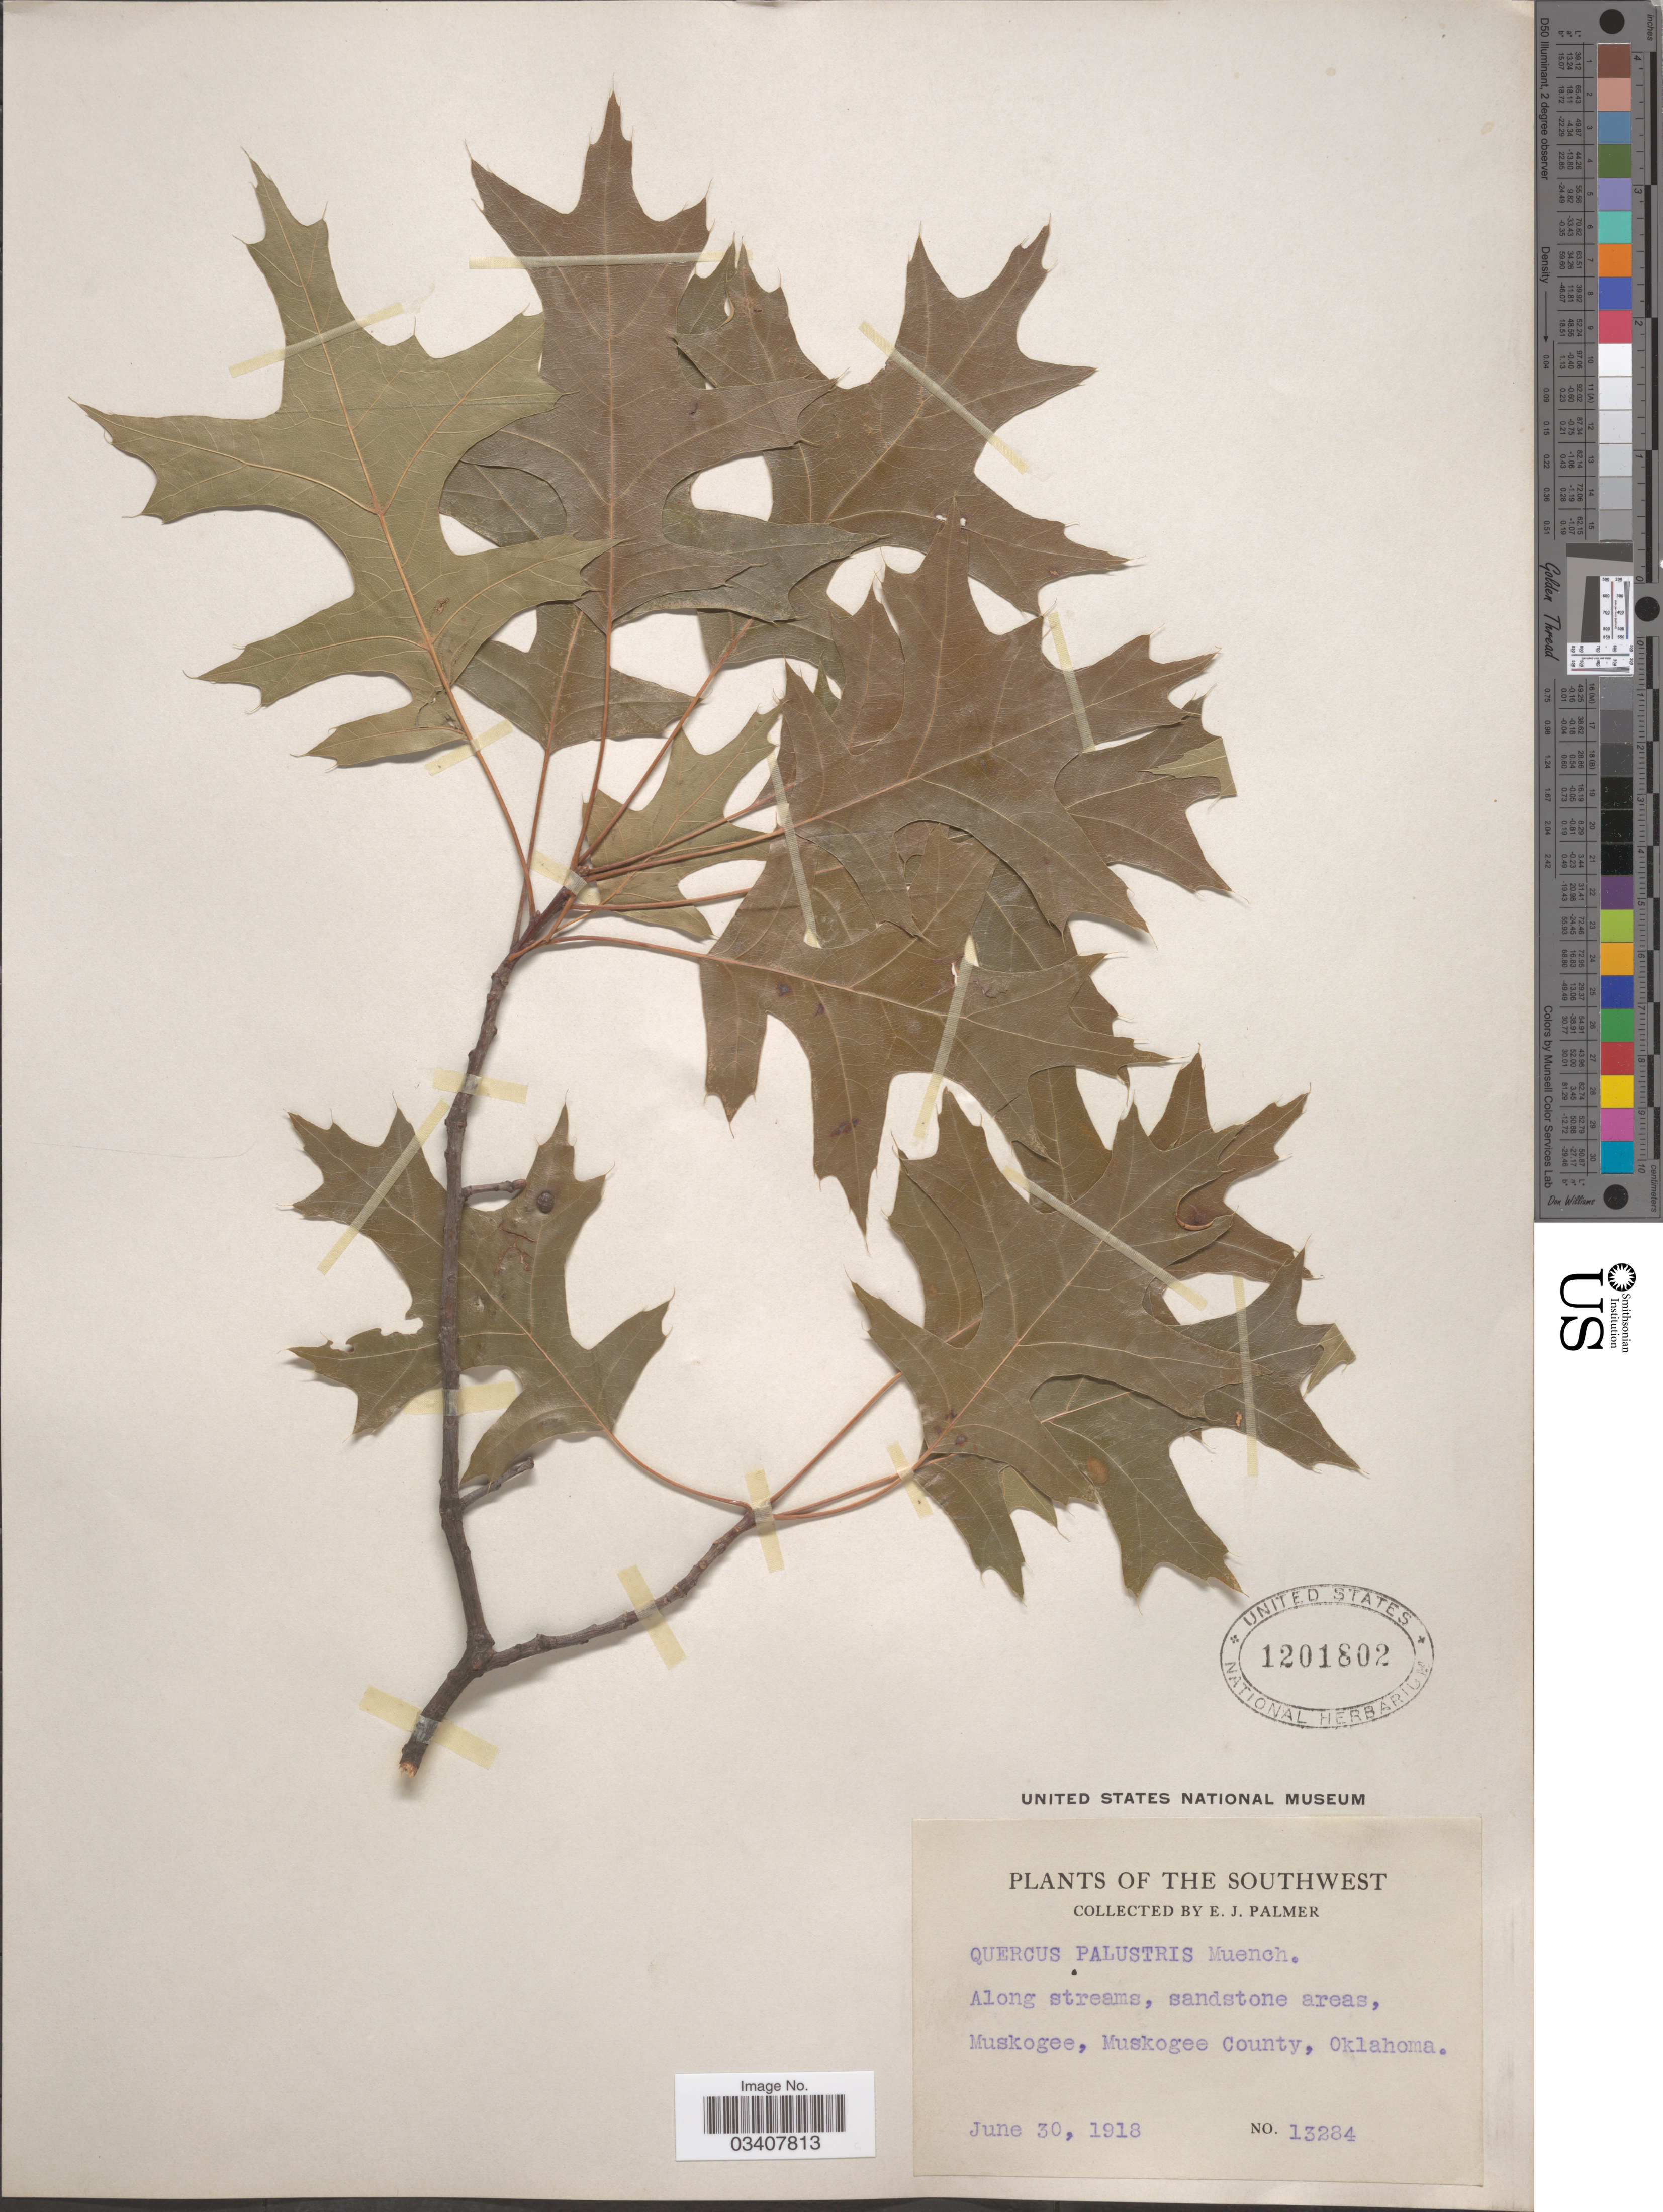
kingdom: Plantae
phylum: Tracheophyta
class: Magnoliopsida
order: Fagales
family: Fagaceae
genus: Quercus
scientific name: Quercus palustris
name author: Münchh.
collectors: E. J. Palmer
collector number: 13284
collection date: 1918-06-30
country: United States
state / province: Oklahoma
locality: The Southwest. Along streams, sandstone areas, Muskogee, Muskogee County.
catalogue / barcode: US 1201802